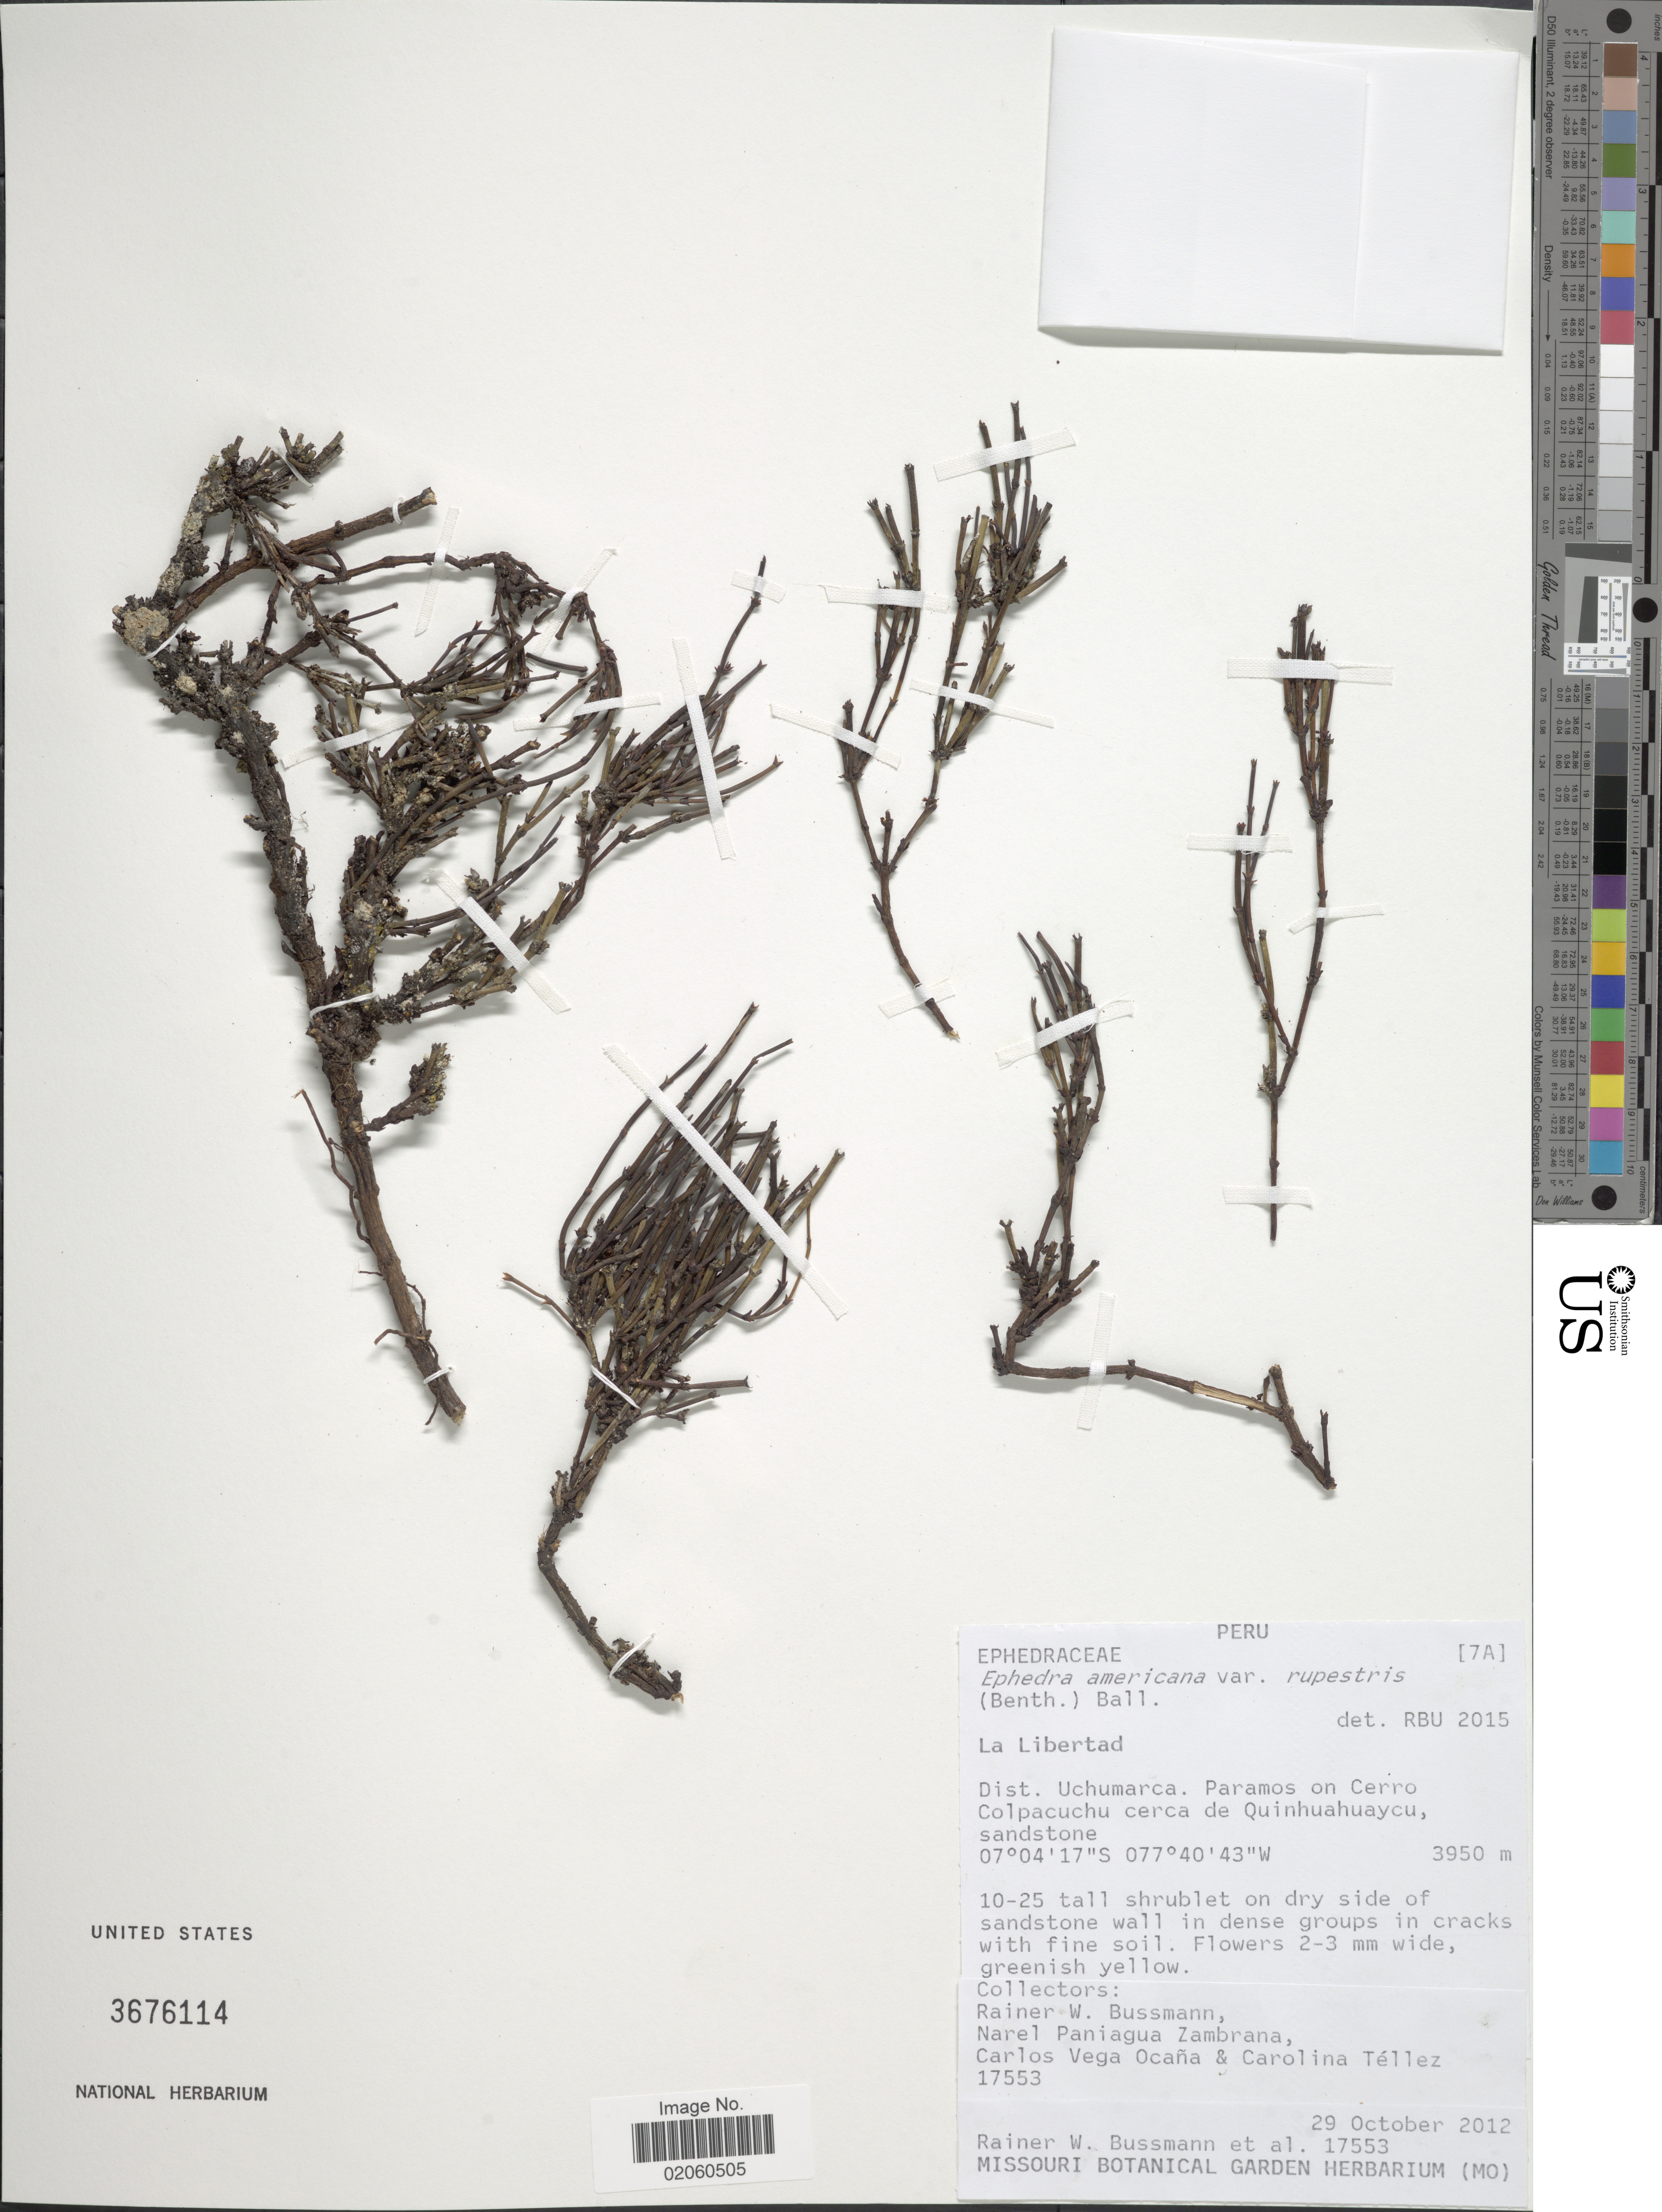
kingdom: Plantae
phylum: Tracheophyta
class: Gnetopsida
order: Ephedrales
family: Ephedraceae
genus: Ephedra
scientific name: Ephedra rupestris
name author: Benth.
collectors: R. W. Bussmann, N. Paniagua Zambrana, C. Vega Ocaña & C. Téllez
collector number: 17553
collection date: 2012-10-29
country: Peru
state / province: La Libertad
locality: Dist. Uchumaca, Paramos on Cerro Colpacuchu cerca de Quinhuahuaycu, sandstone.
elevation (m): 3950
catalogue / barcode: US 3676114